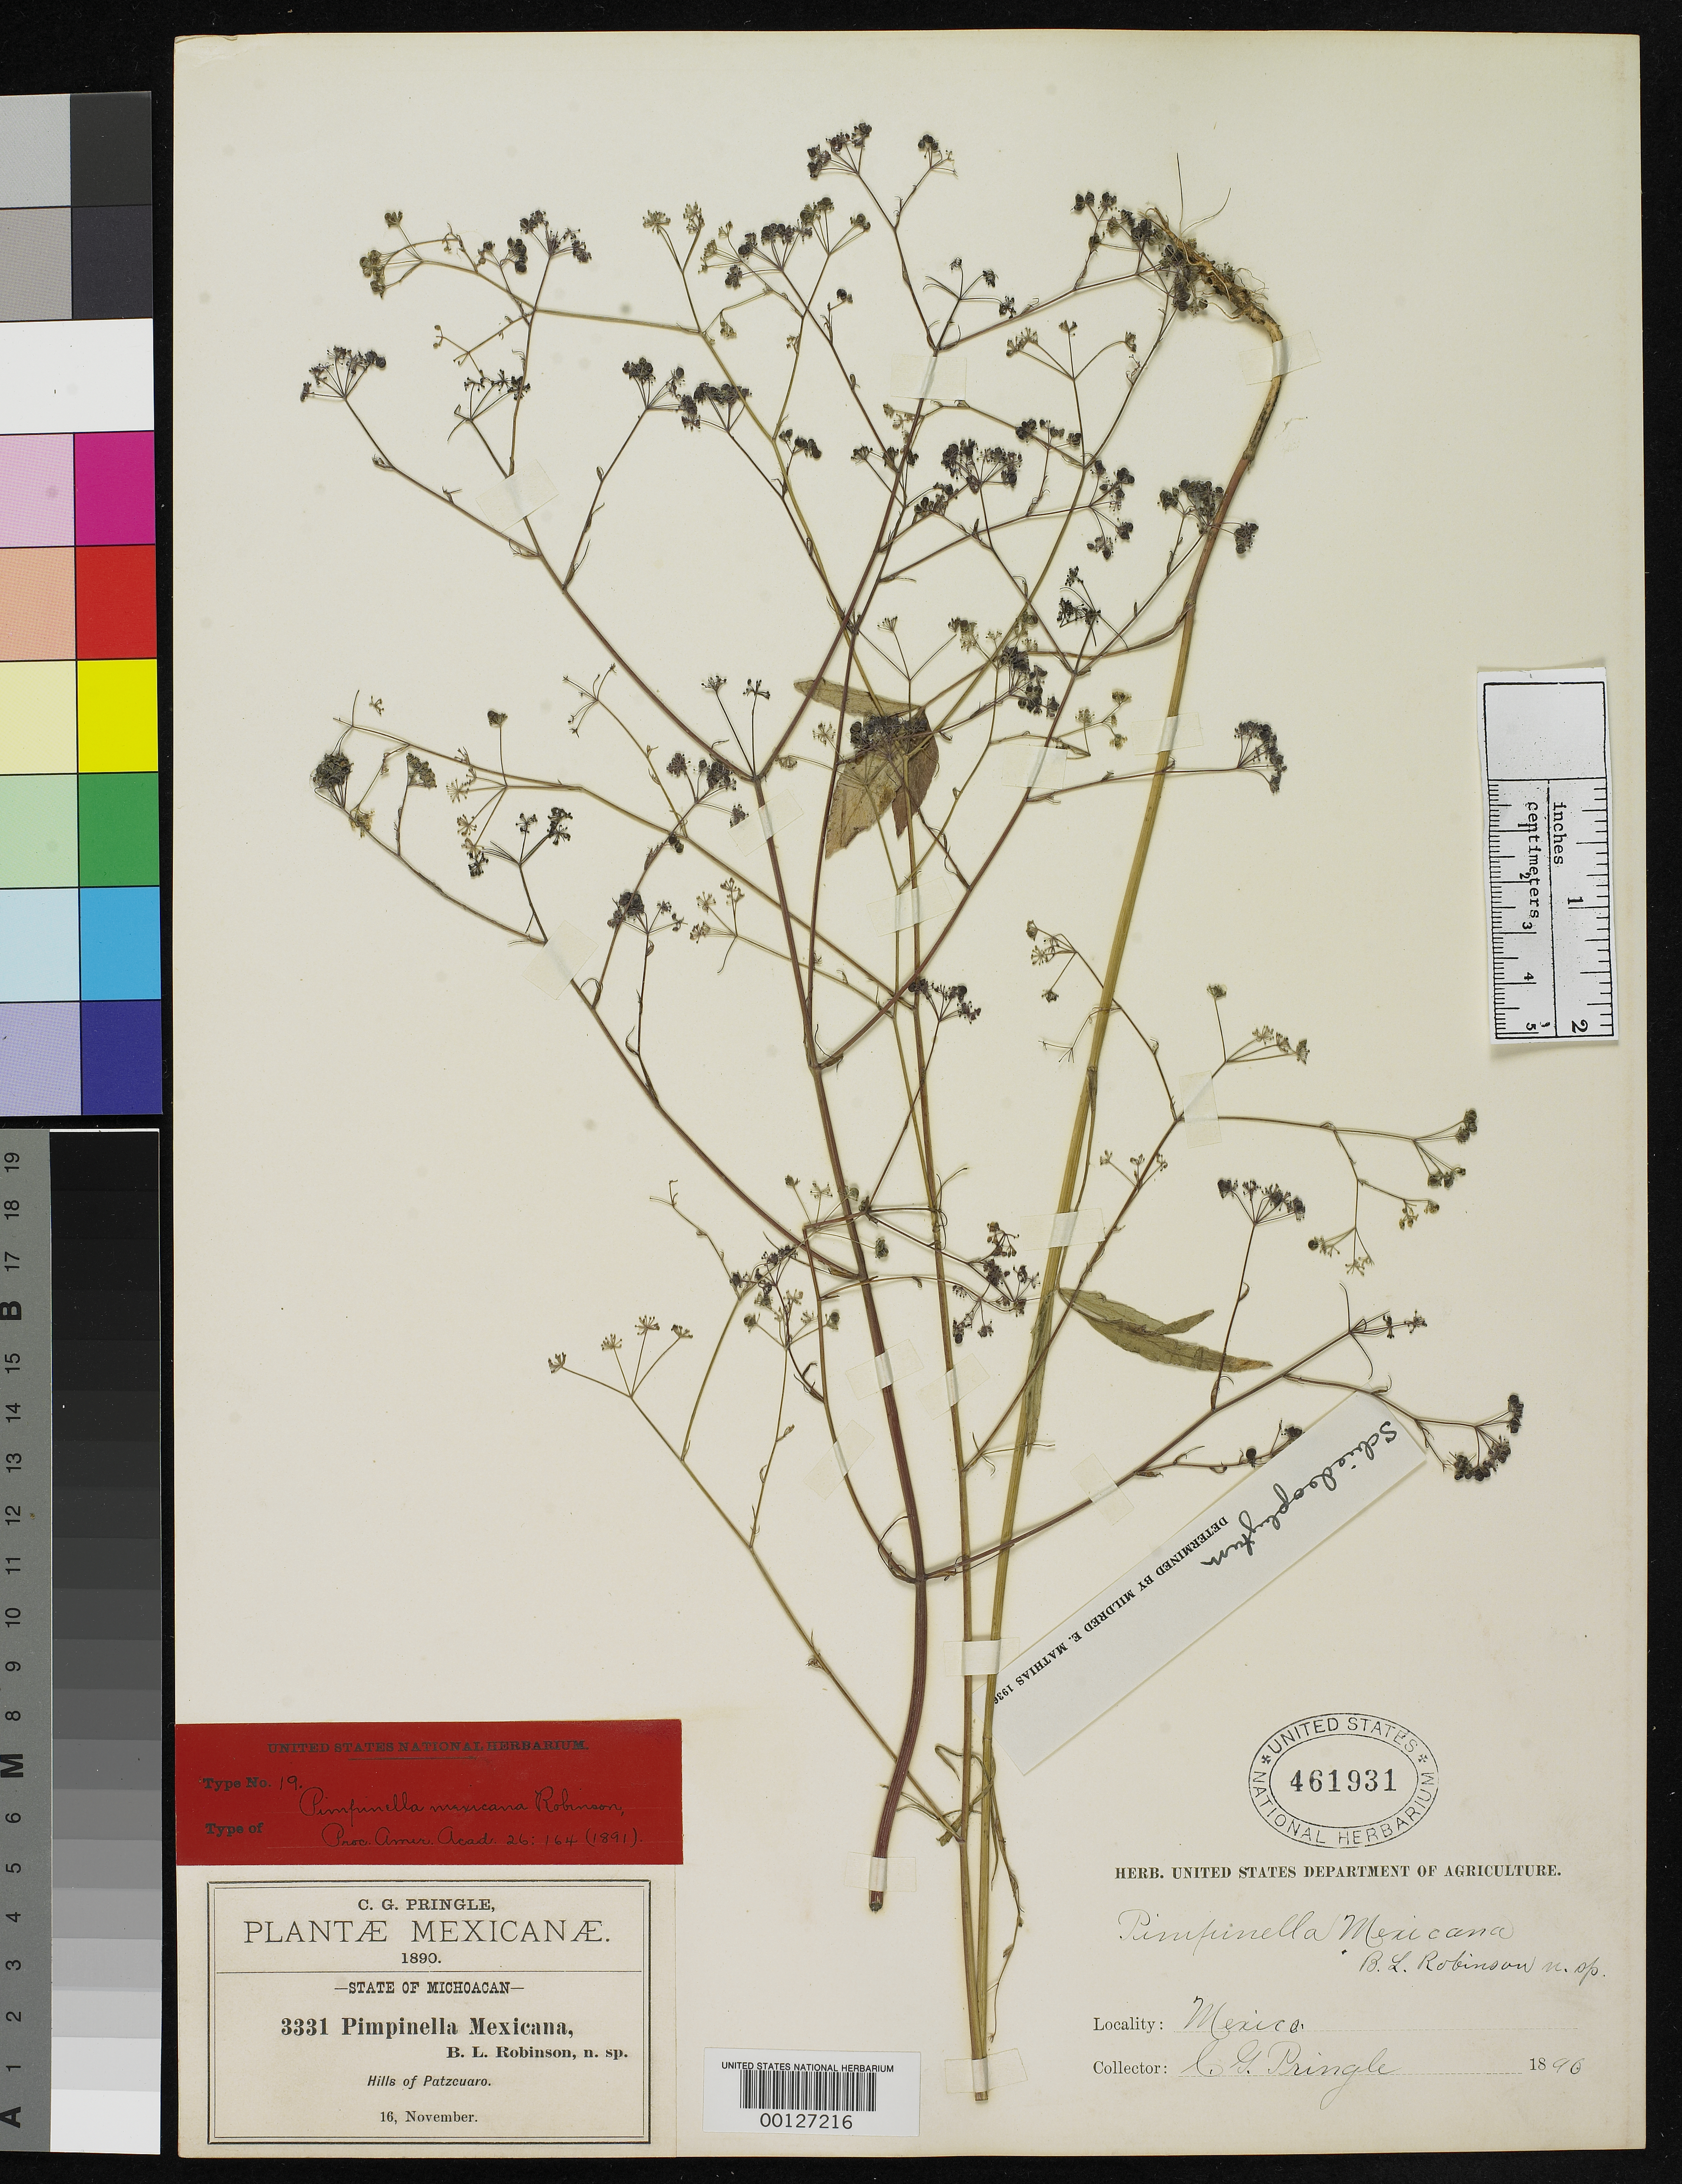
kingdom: Plantae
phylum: Tracheophyta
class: Magnoliopsida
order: Apiales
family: Apiaceae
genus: Pimpinella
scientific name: Pimpinella mexicana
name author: B.L. Rob.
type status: Isotype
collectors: C. G. Pringle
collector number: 3331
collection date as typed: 16 Nov 1890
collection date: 1890-11-16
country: Mexico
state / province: Michoacán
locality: Hills of Patzcuaro.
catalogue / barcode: US 461931